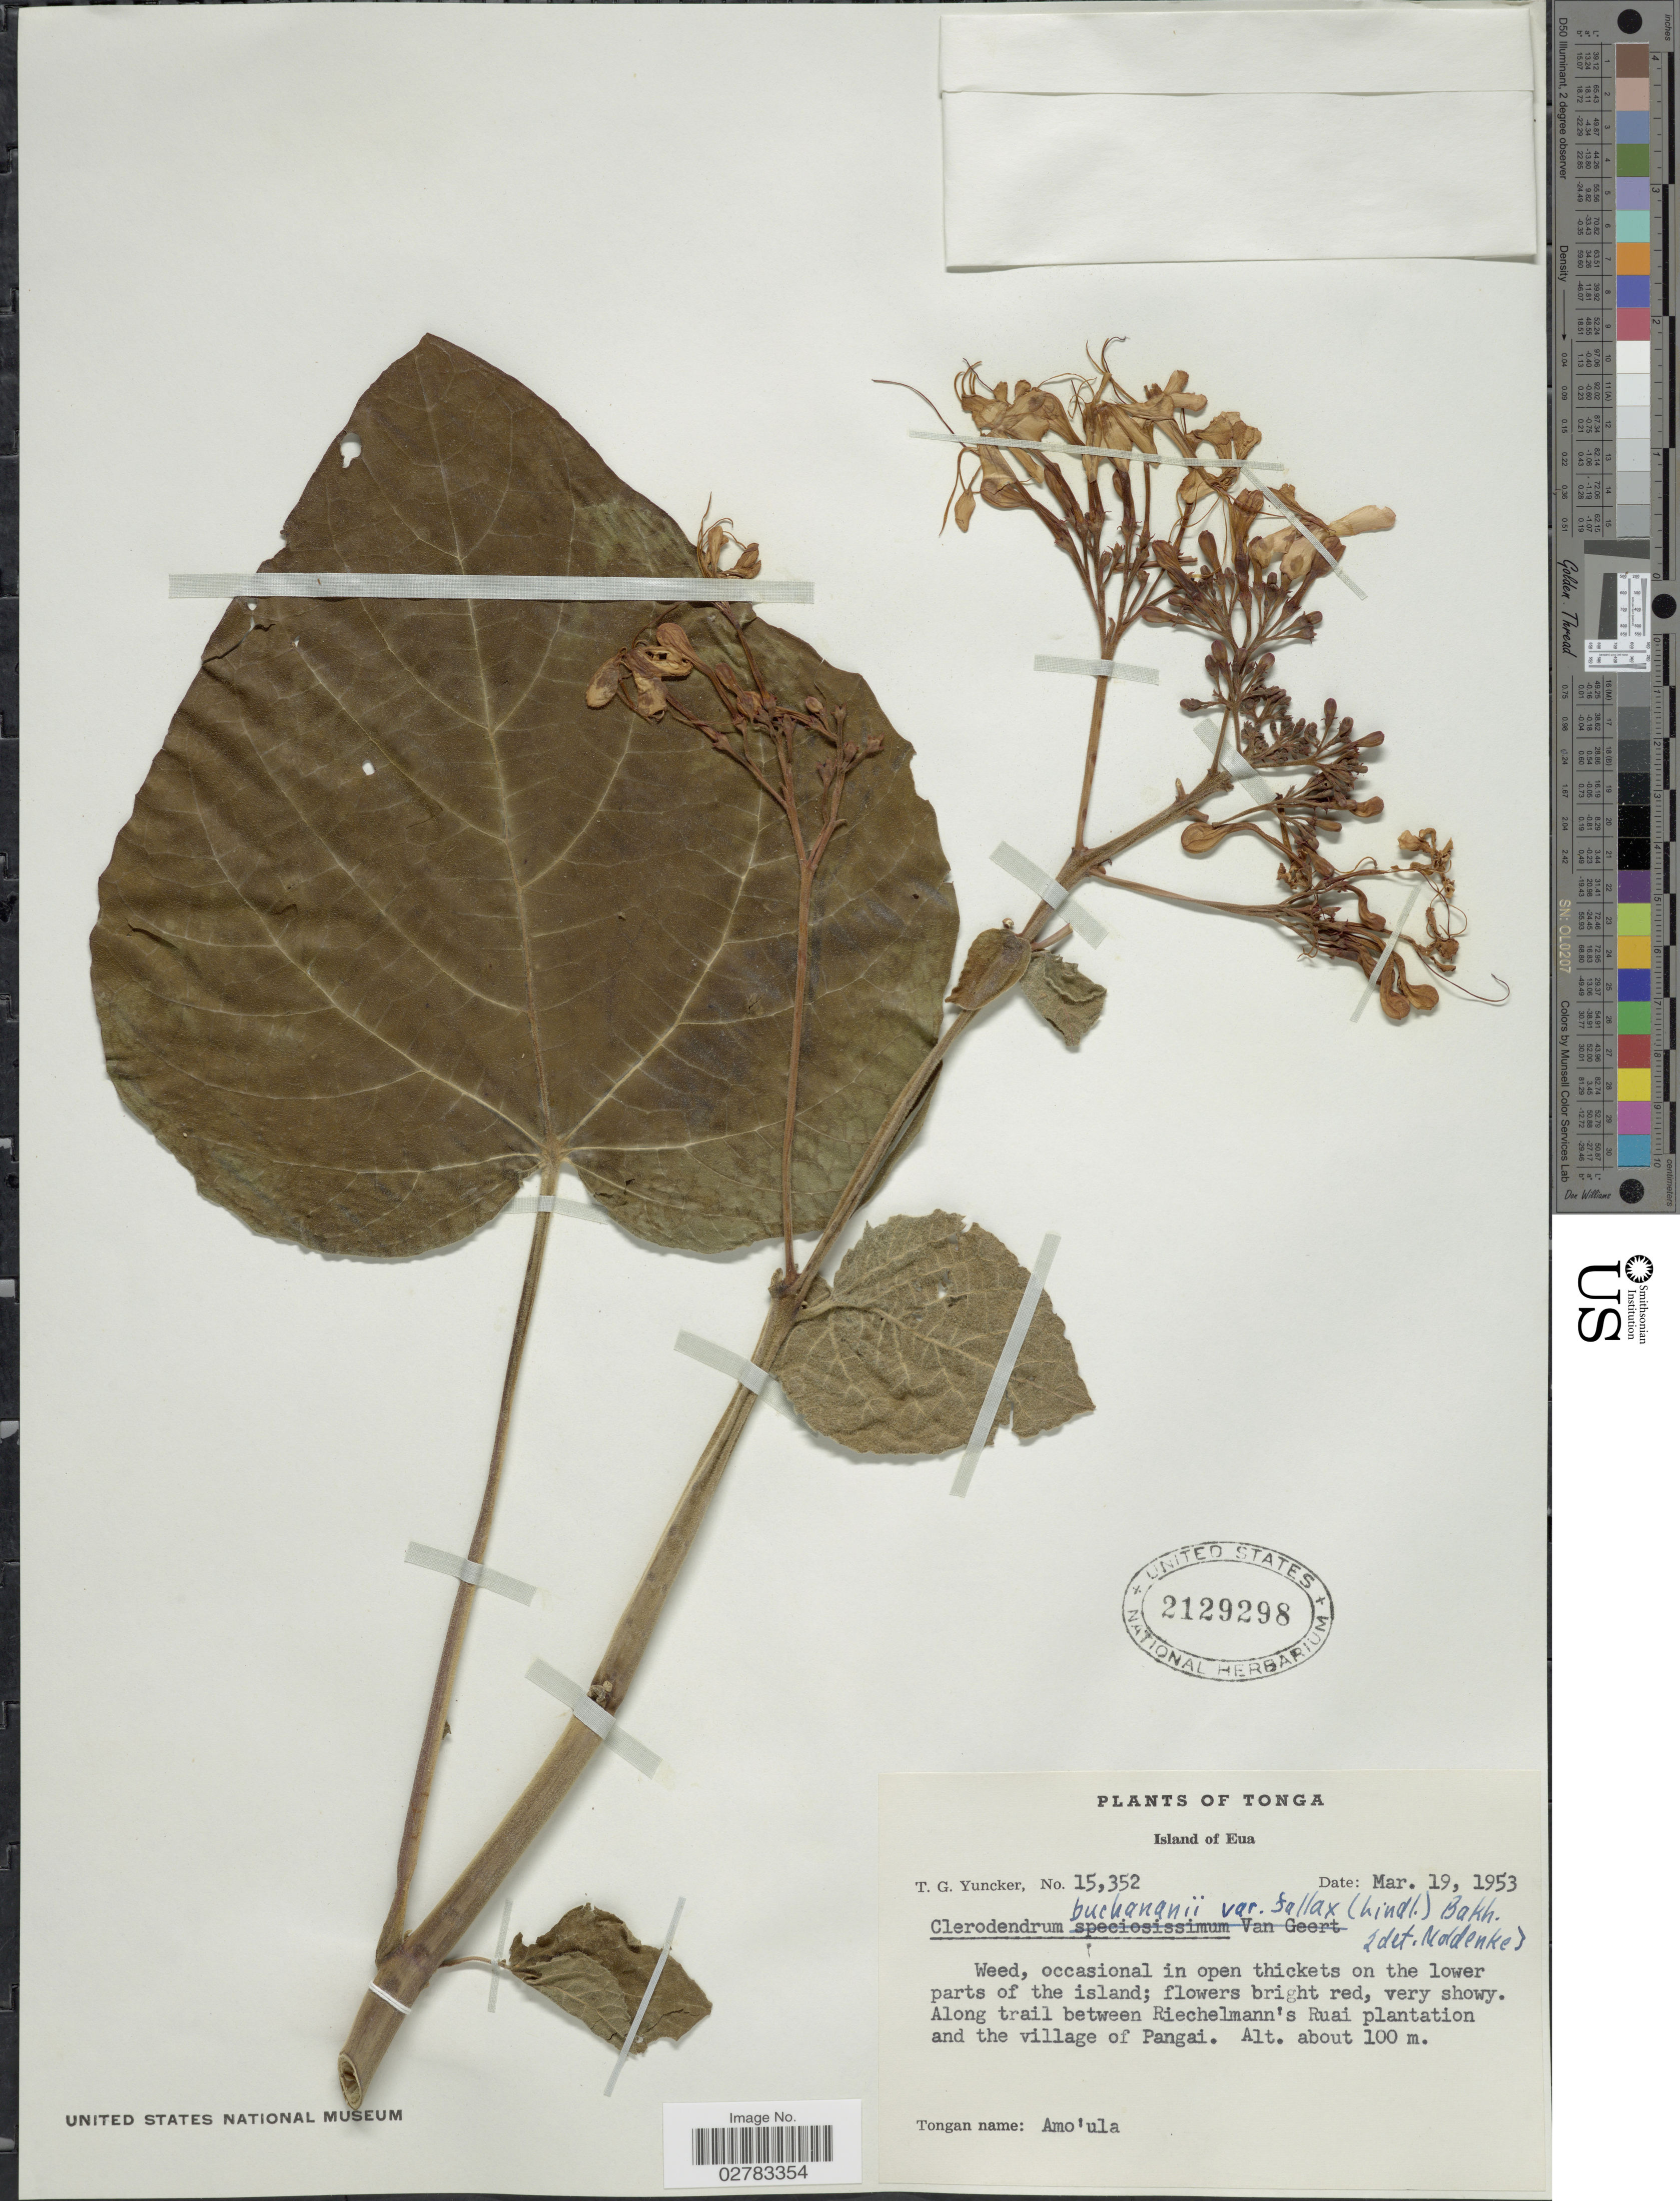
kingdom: Plantae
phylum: Tracheophyta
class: Magnoliopsida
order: Lamiales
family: Lamiaceae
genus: Clerodendrum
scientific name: Clerodendrum speciosissimum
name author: Drapiez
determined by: Wagner, W. L., (BOT), Smithsonian Institution - National Museum of Natural History (UNITED STATES)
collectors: T. G. Yuncker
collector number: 15352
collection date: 1953-03-19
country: Tonga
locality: Island of Eua, along trail between Riechelmann's Ruai plantation and the village of Pangai.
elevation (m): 100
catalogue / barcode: US 2129298